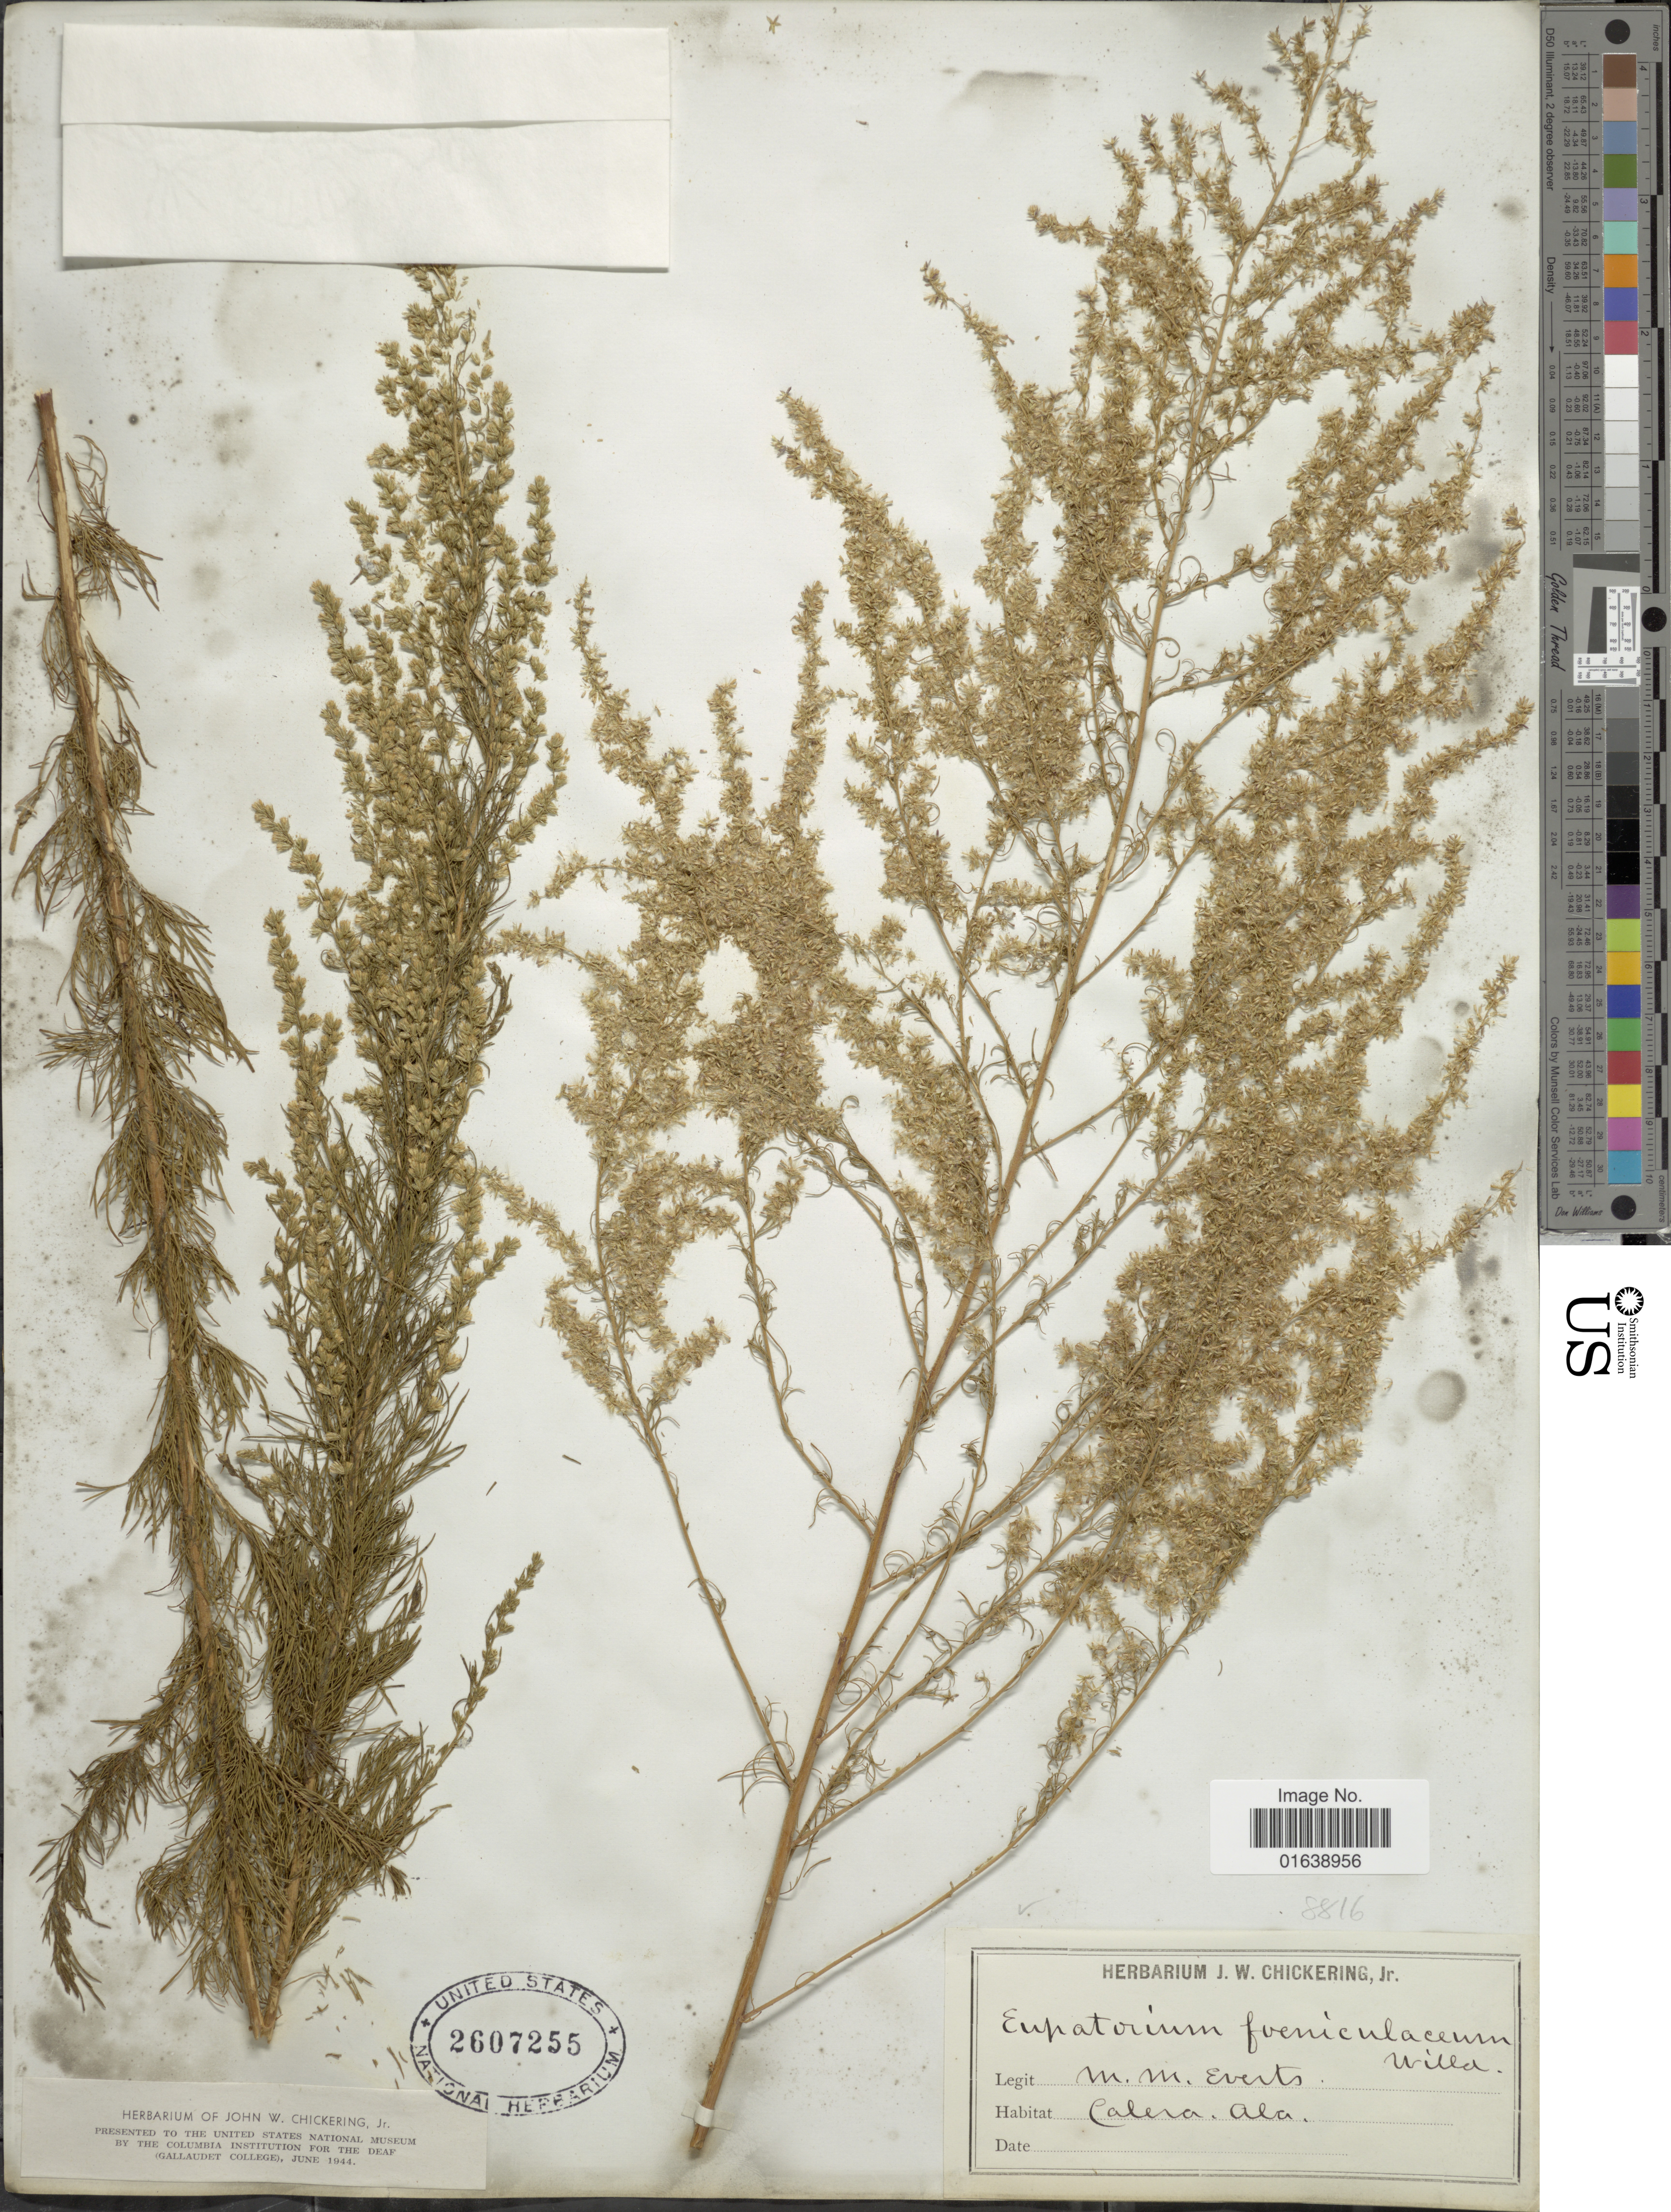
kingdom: Plantae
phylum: Tracheophyta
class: Magnoliopsida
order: Asterales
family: Asteraceae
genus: Eupatorium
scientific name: Eupatorium compositifolium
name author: Walter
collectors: M. Everts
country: United States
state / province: Alabama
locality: Calera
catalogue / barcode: US 2607255